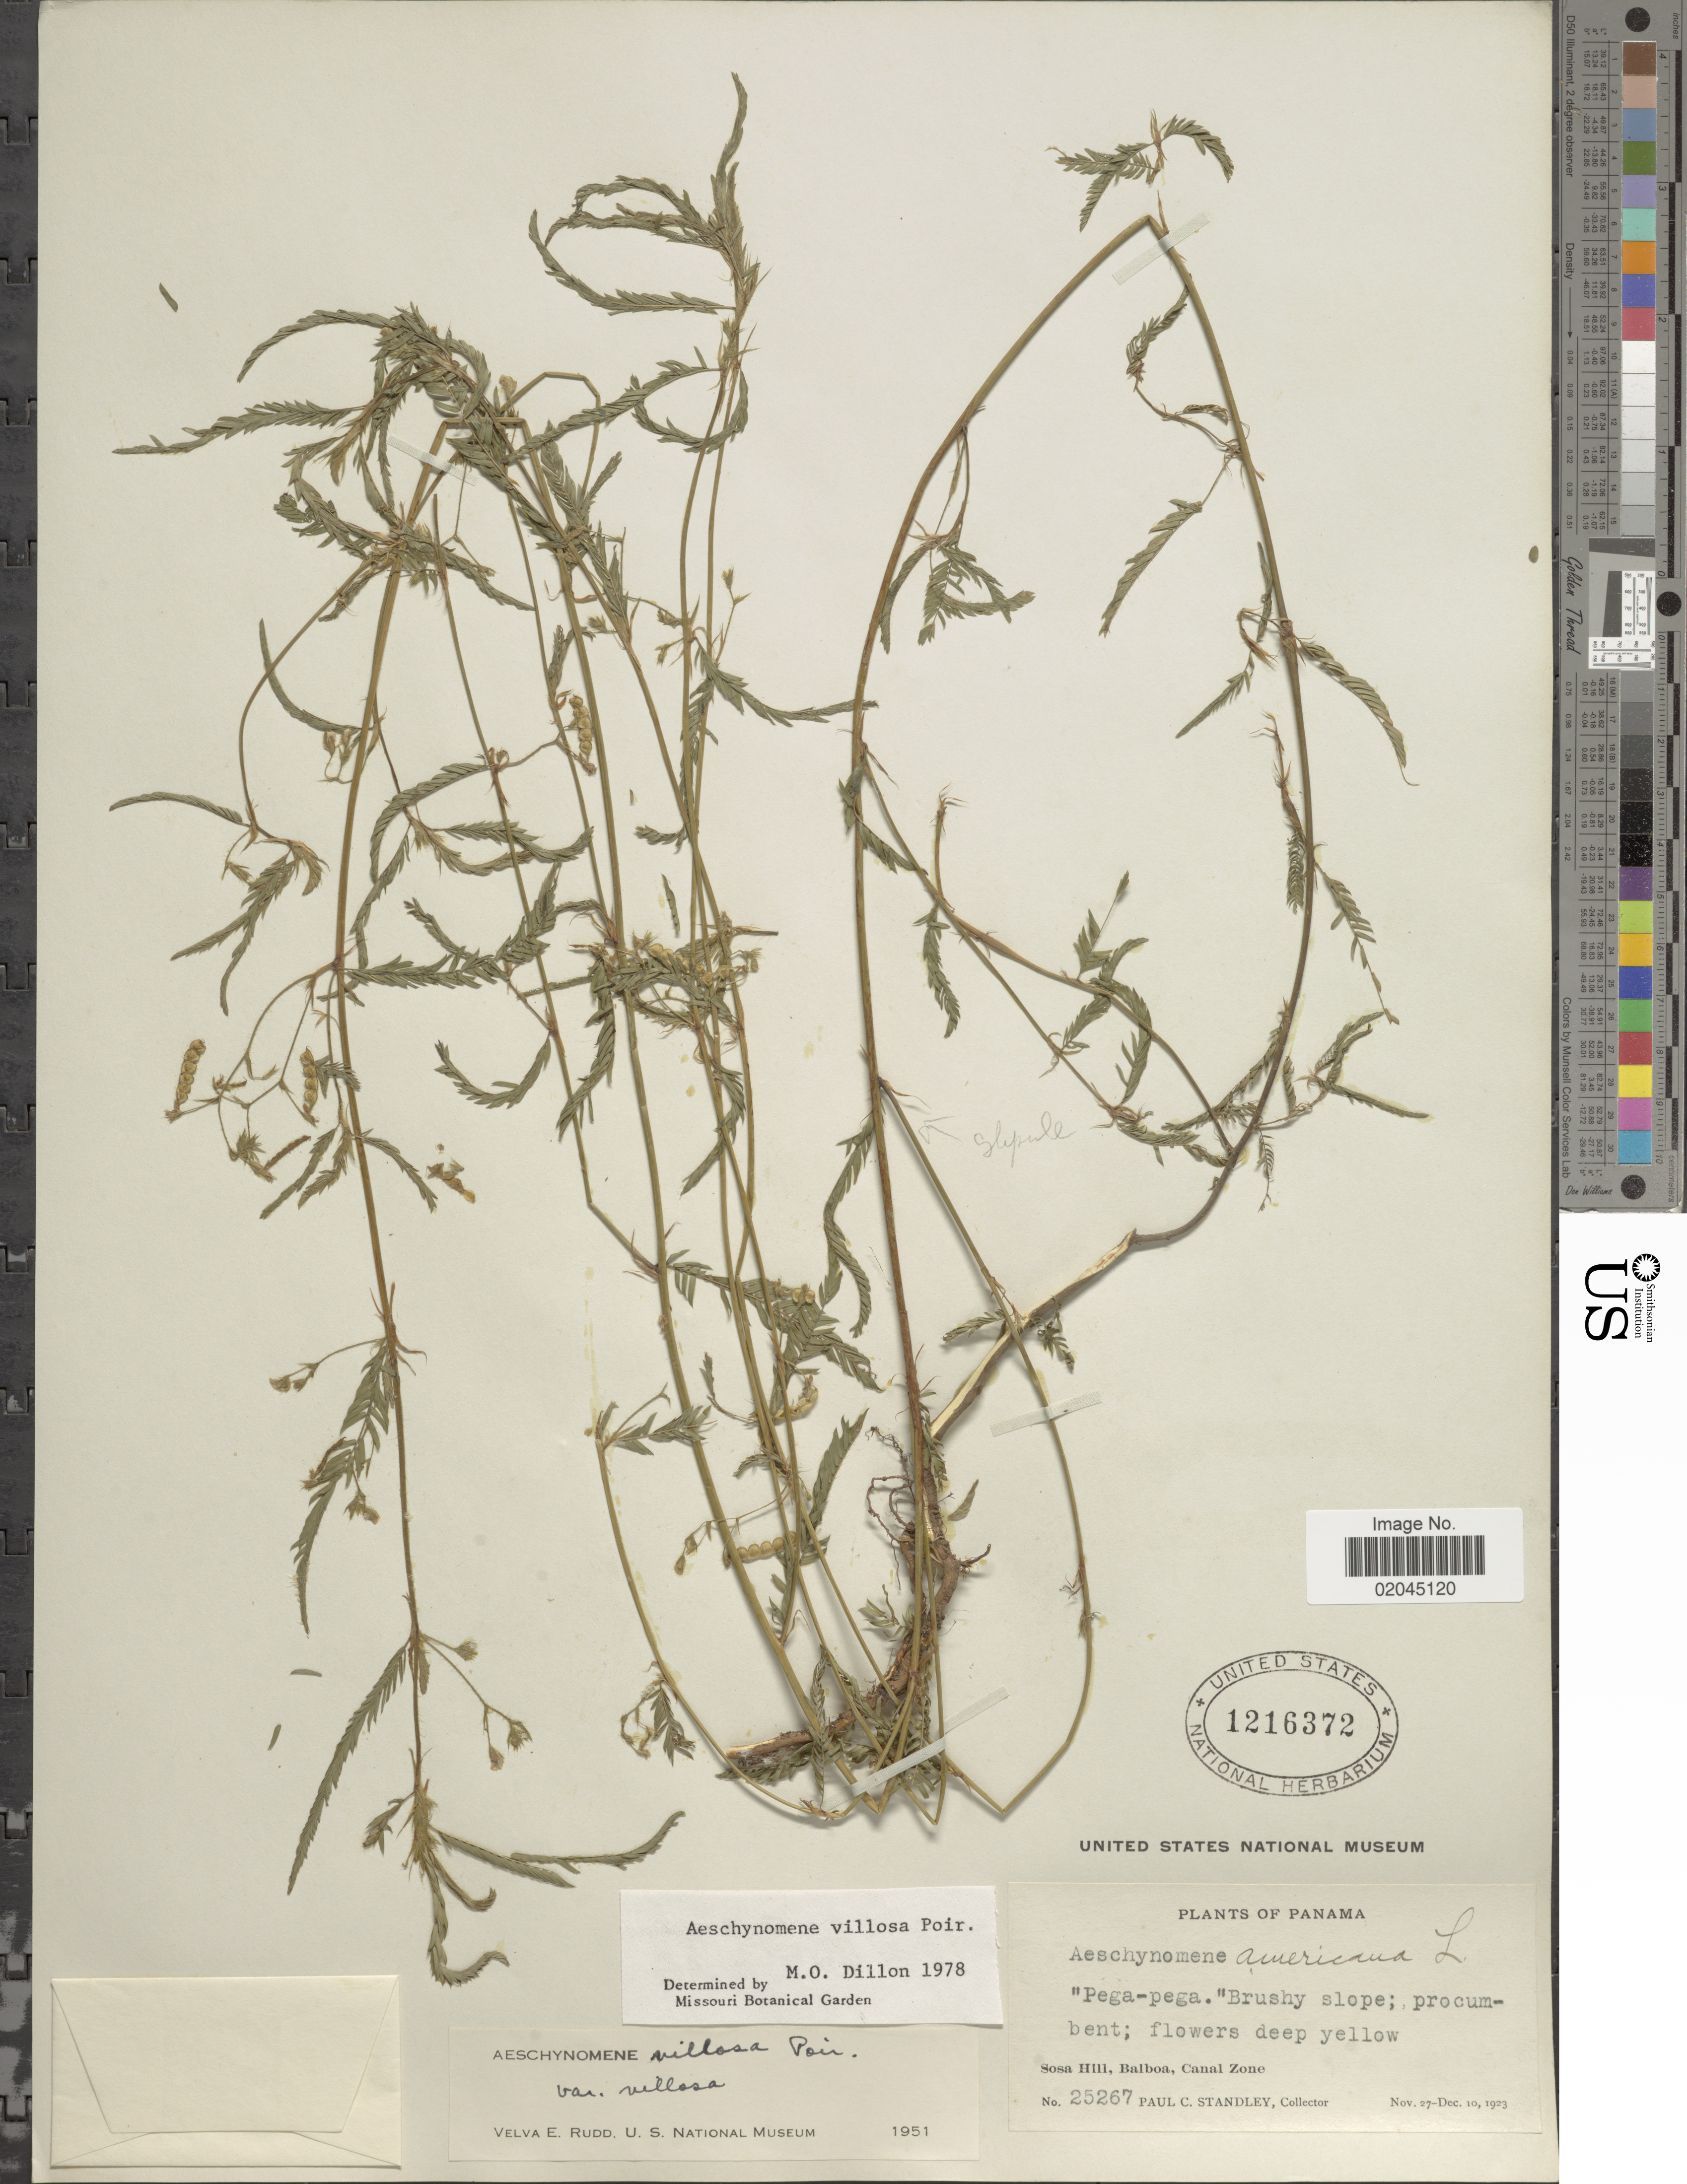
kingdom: Plantae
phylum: Tracheophyta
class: Magnoliopsida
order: Fabales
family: Fabaceae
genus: Aeschynomene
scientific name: Aeschynomene villosa var. villosa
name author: Poir.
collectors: P. C. Standley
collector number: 25267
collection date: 1923-11-27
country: Panama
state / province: Colón / Panamá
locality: Sosa Hill, Balboa, Canal Zone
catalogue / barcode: US 1216372